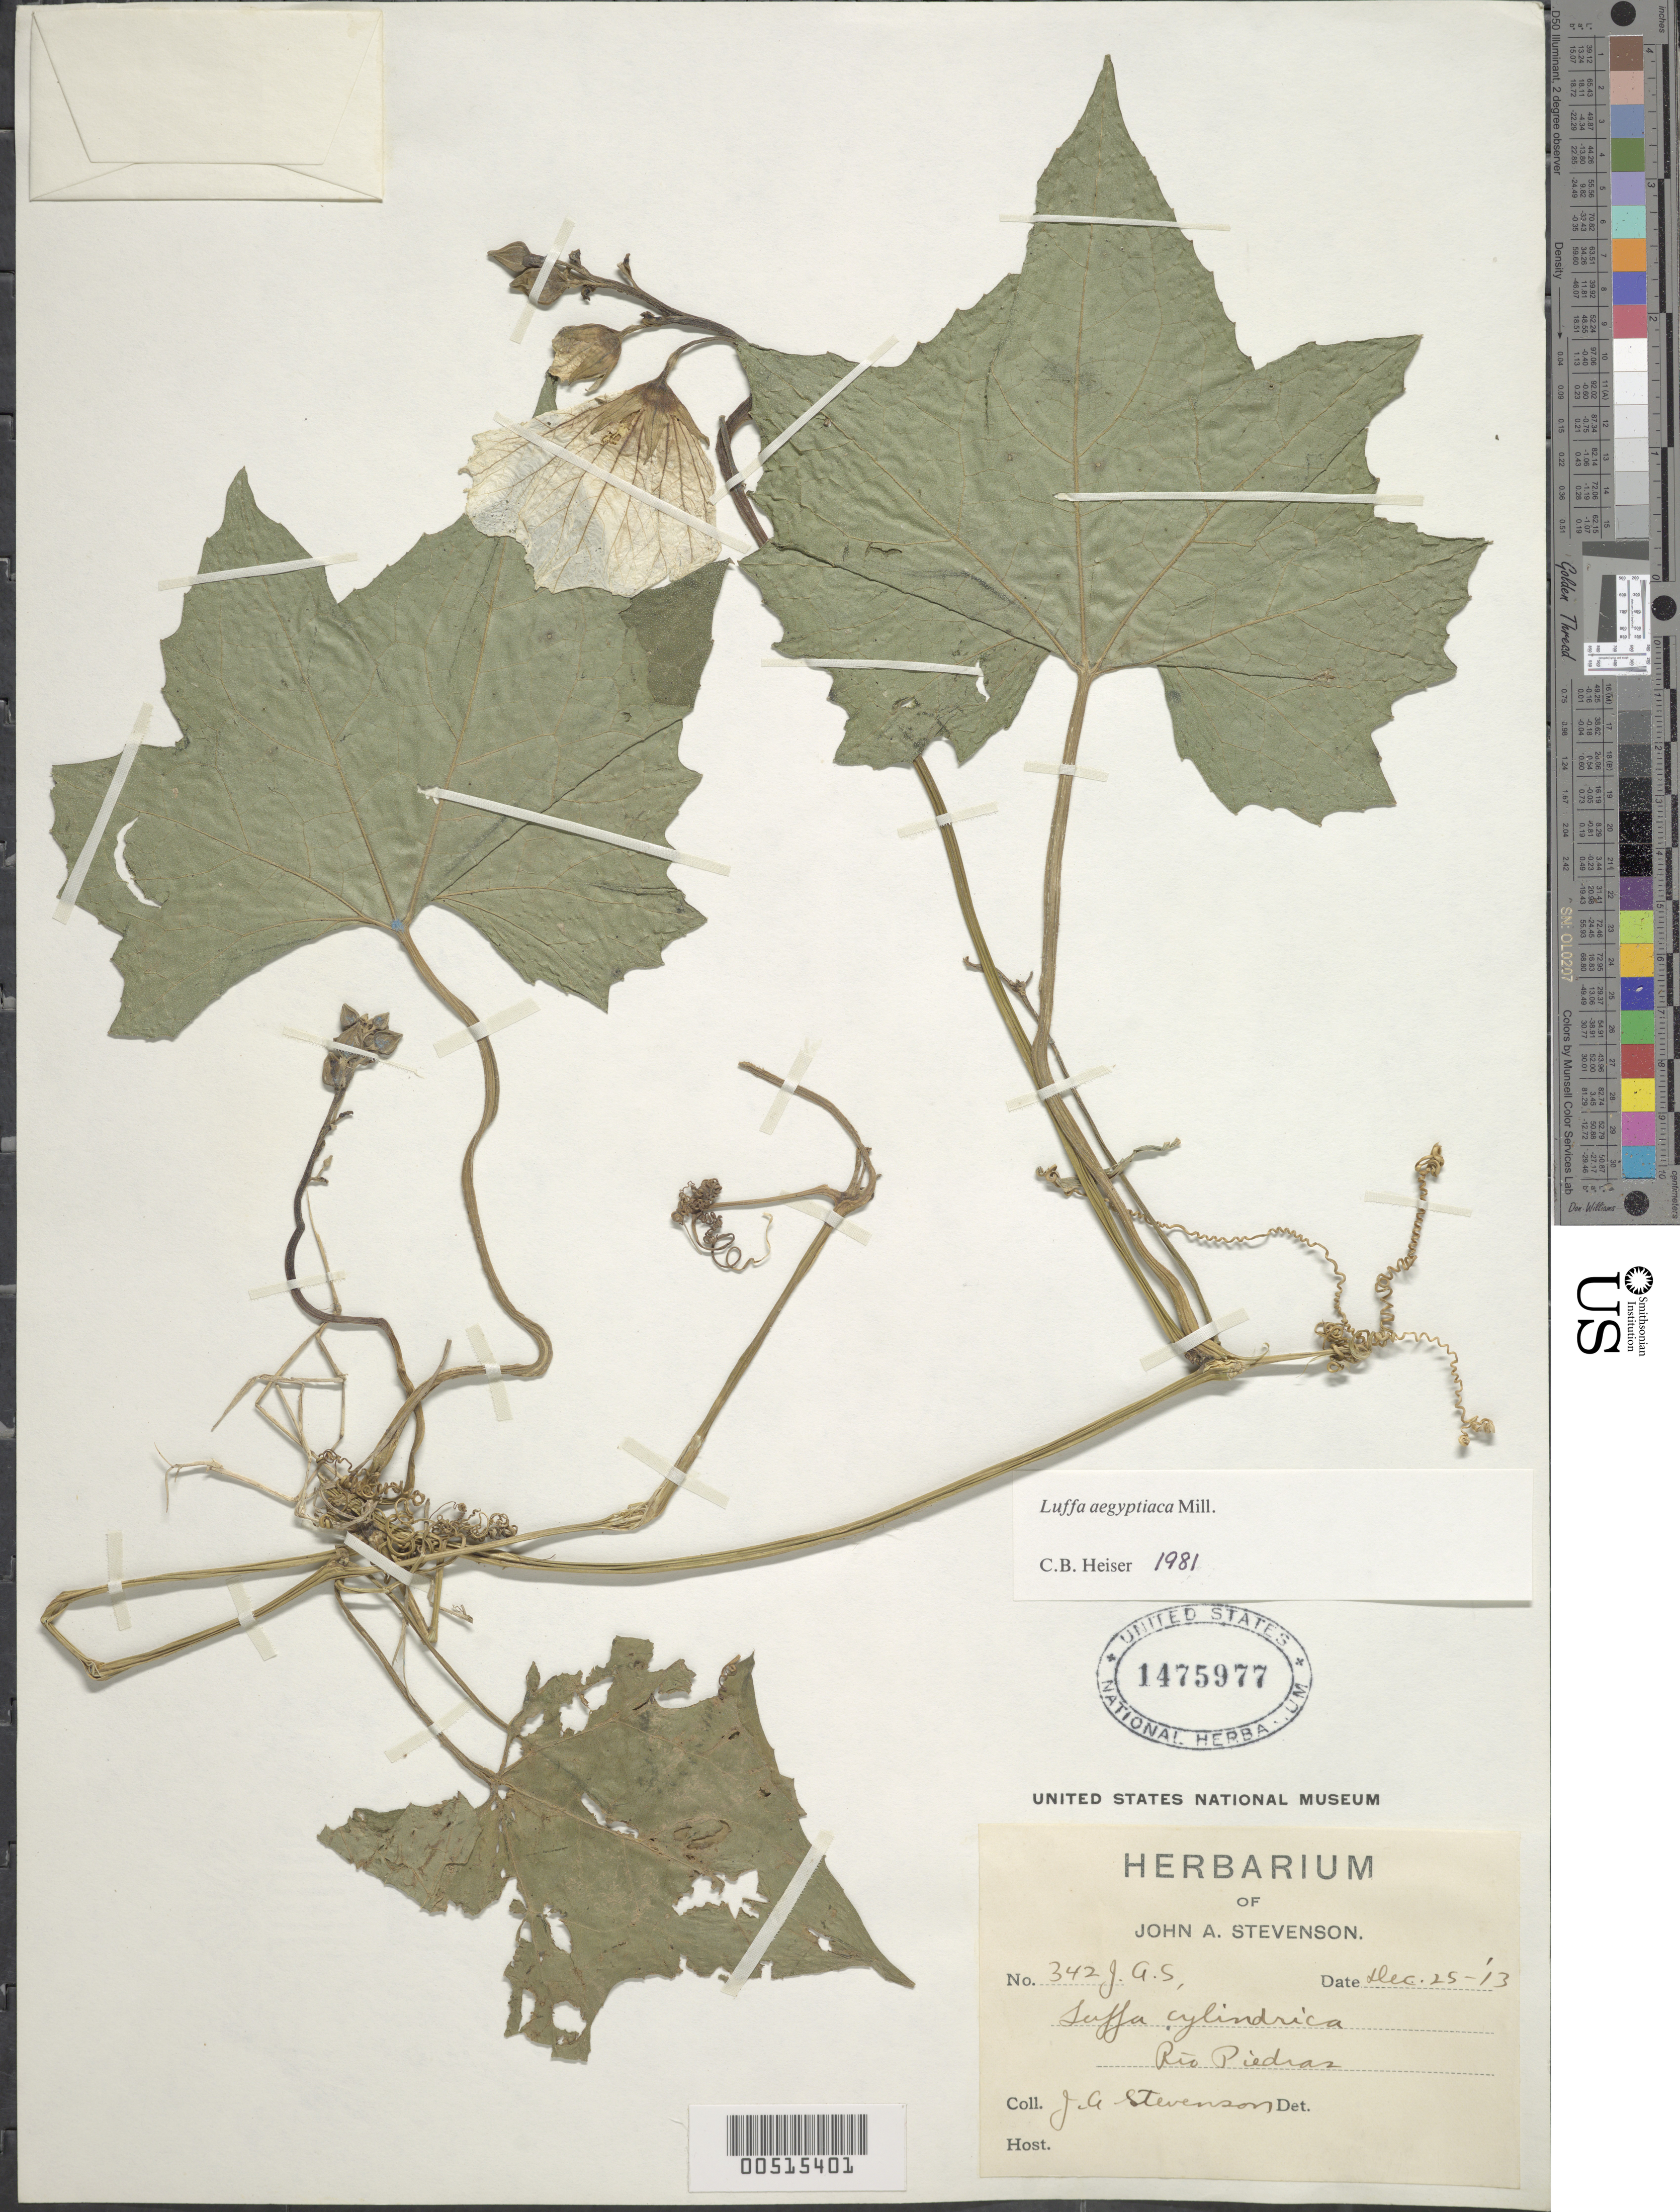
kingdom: Plantae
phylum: Tracheophyta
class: Magnoliopsida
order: Cucurbitales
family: Cucurbitaceae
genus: Luffa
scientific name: Luffa aegyptiaca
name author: Mill.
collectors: J. Stevenson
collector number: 342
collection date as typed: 25 Dec 1913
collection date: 1913-12-25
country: Puerto Rico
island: Greater Antilles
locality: Rio Piedras.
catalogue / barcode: US 1475977